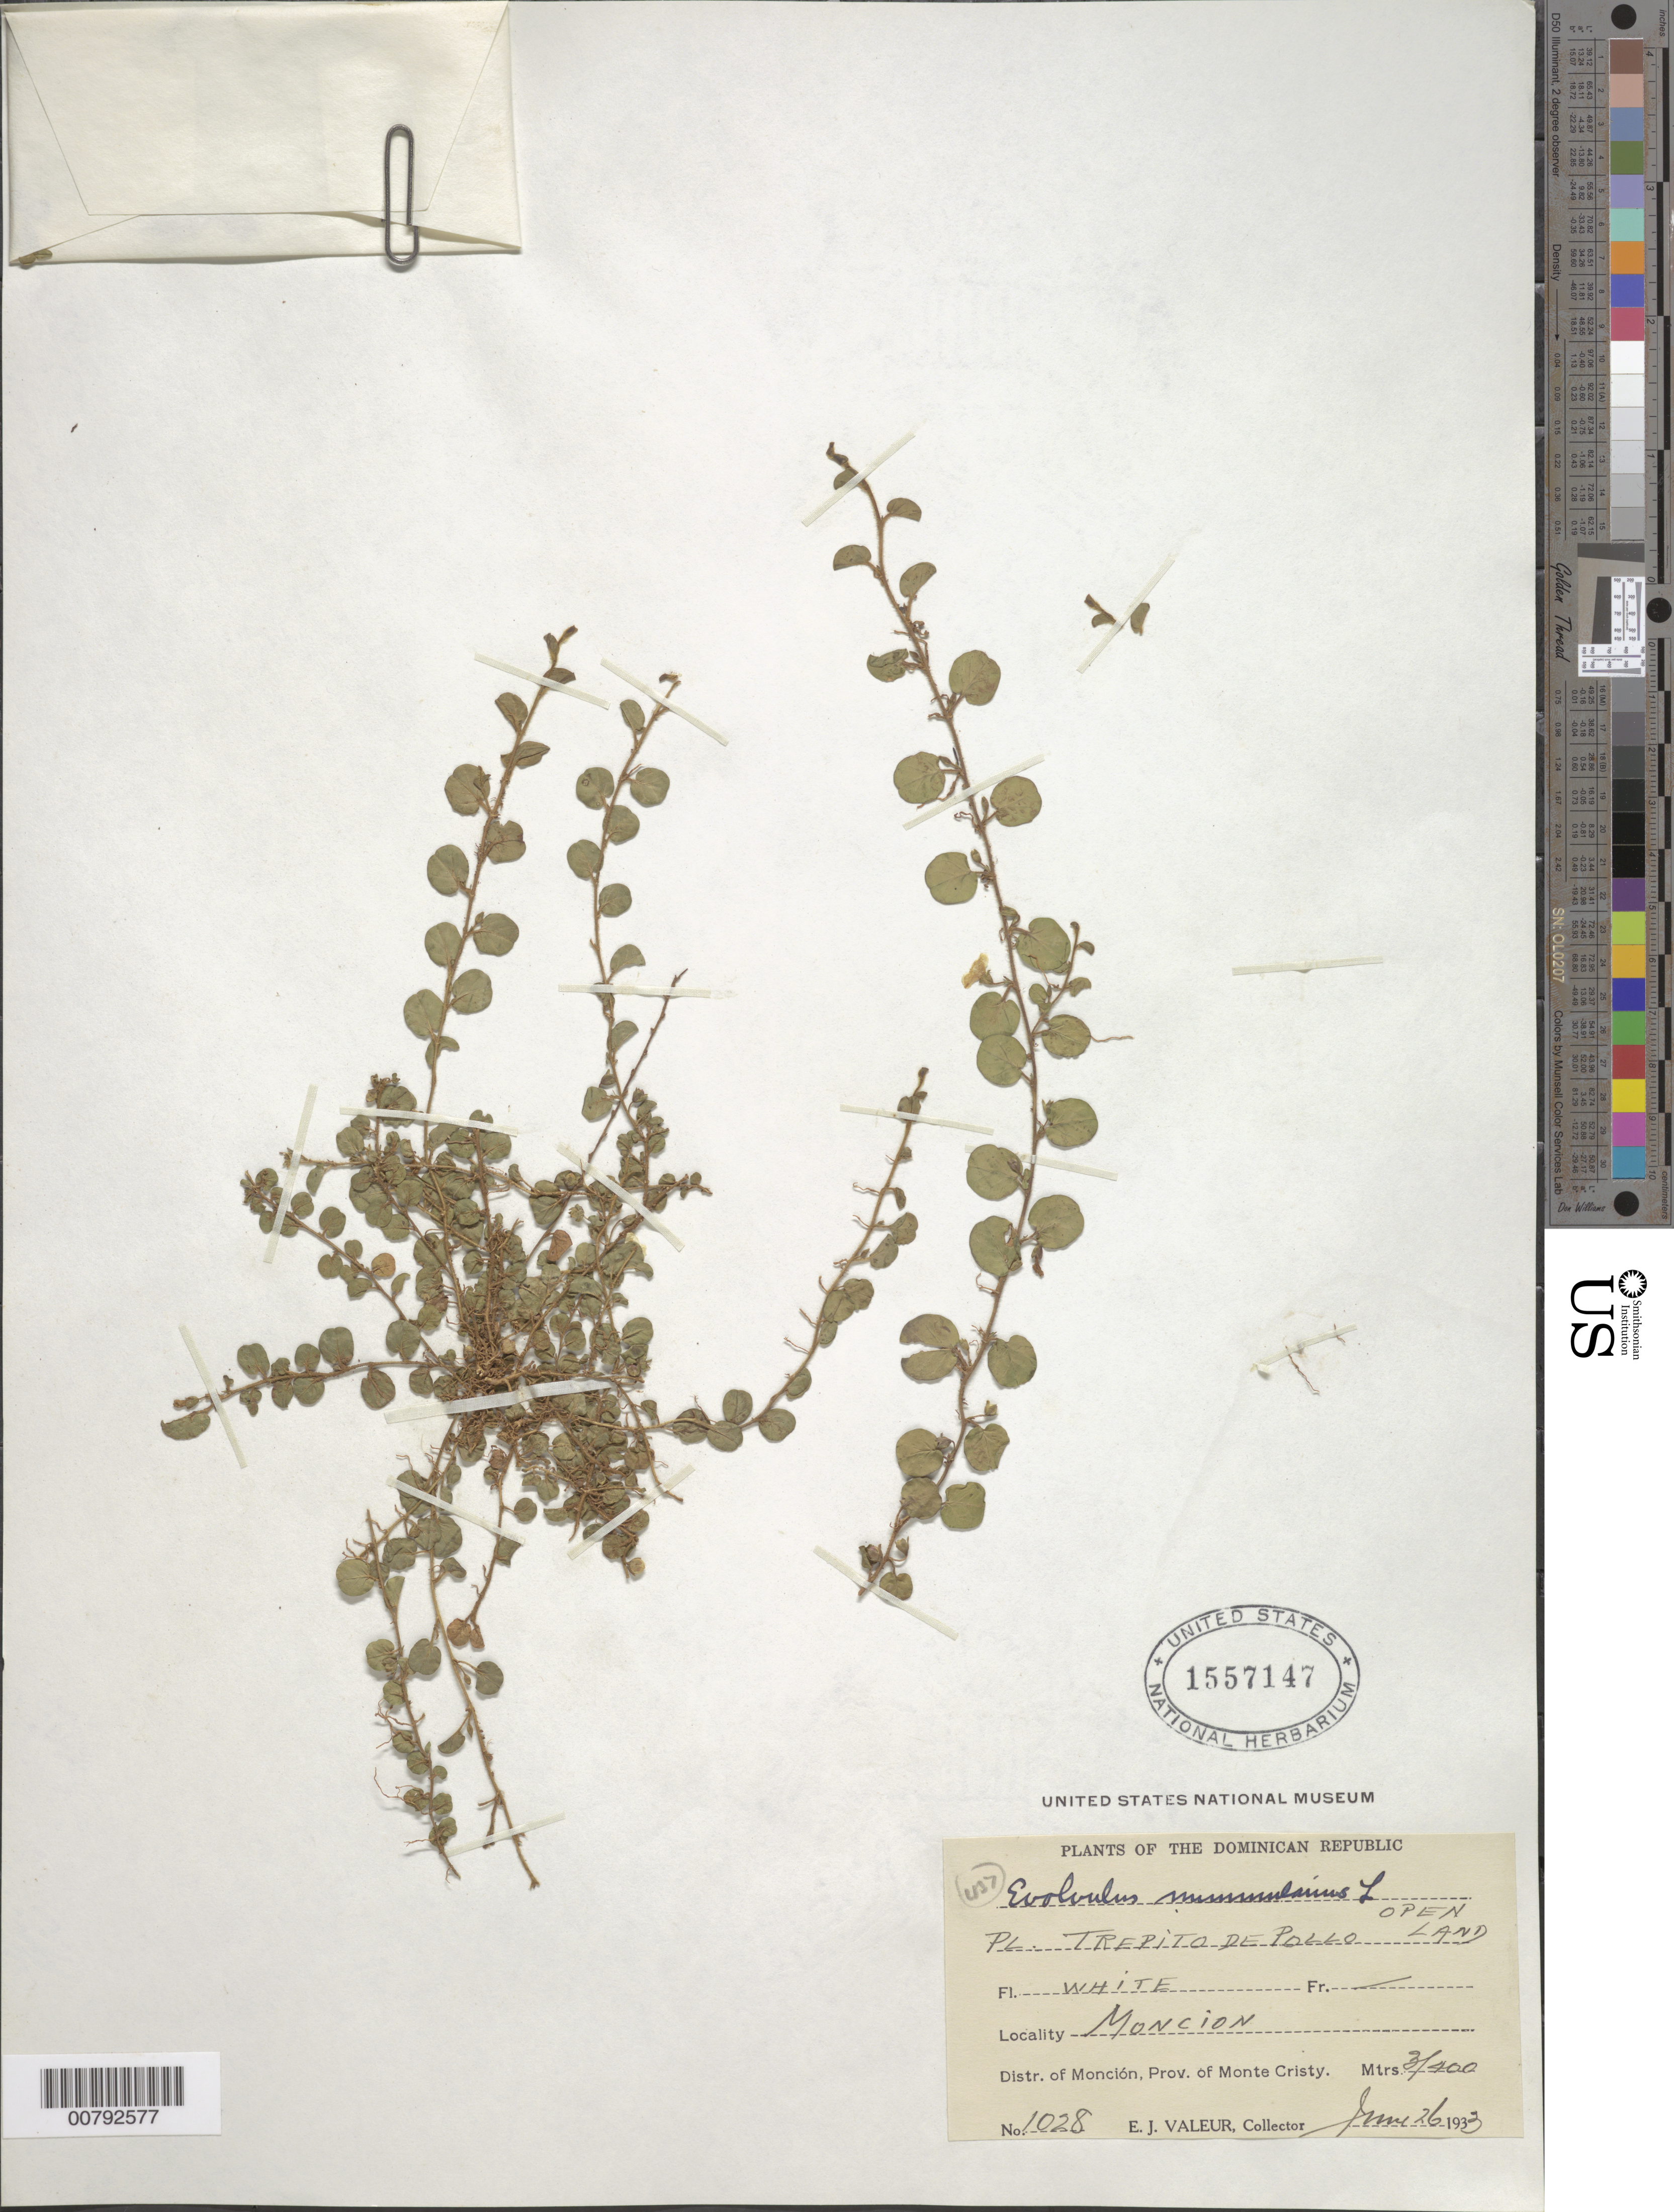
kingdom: Plantae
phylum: Tracheophyta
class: Magnoliopsida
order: Solanales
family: Convolvulaceae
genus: Evolvulus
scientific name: Evolvulus nummularius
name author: (L.) L.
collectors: E. Valeur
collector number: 1028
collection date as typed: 26 Jun 1933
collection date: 1933-06-26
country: Dominican Republic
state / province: Monte Cristi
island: Hispaniola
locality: Moncion, locality Moncion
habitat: Open land.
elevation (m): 300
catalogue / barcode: US 1557147